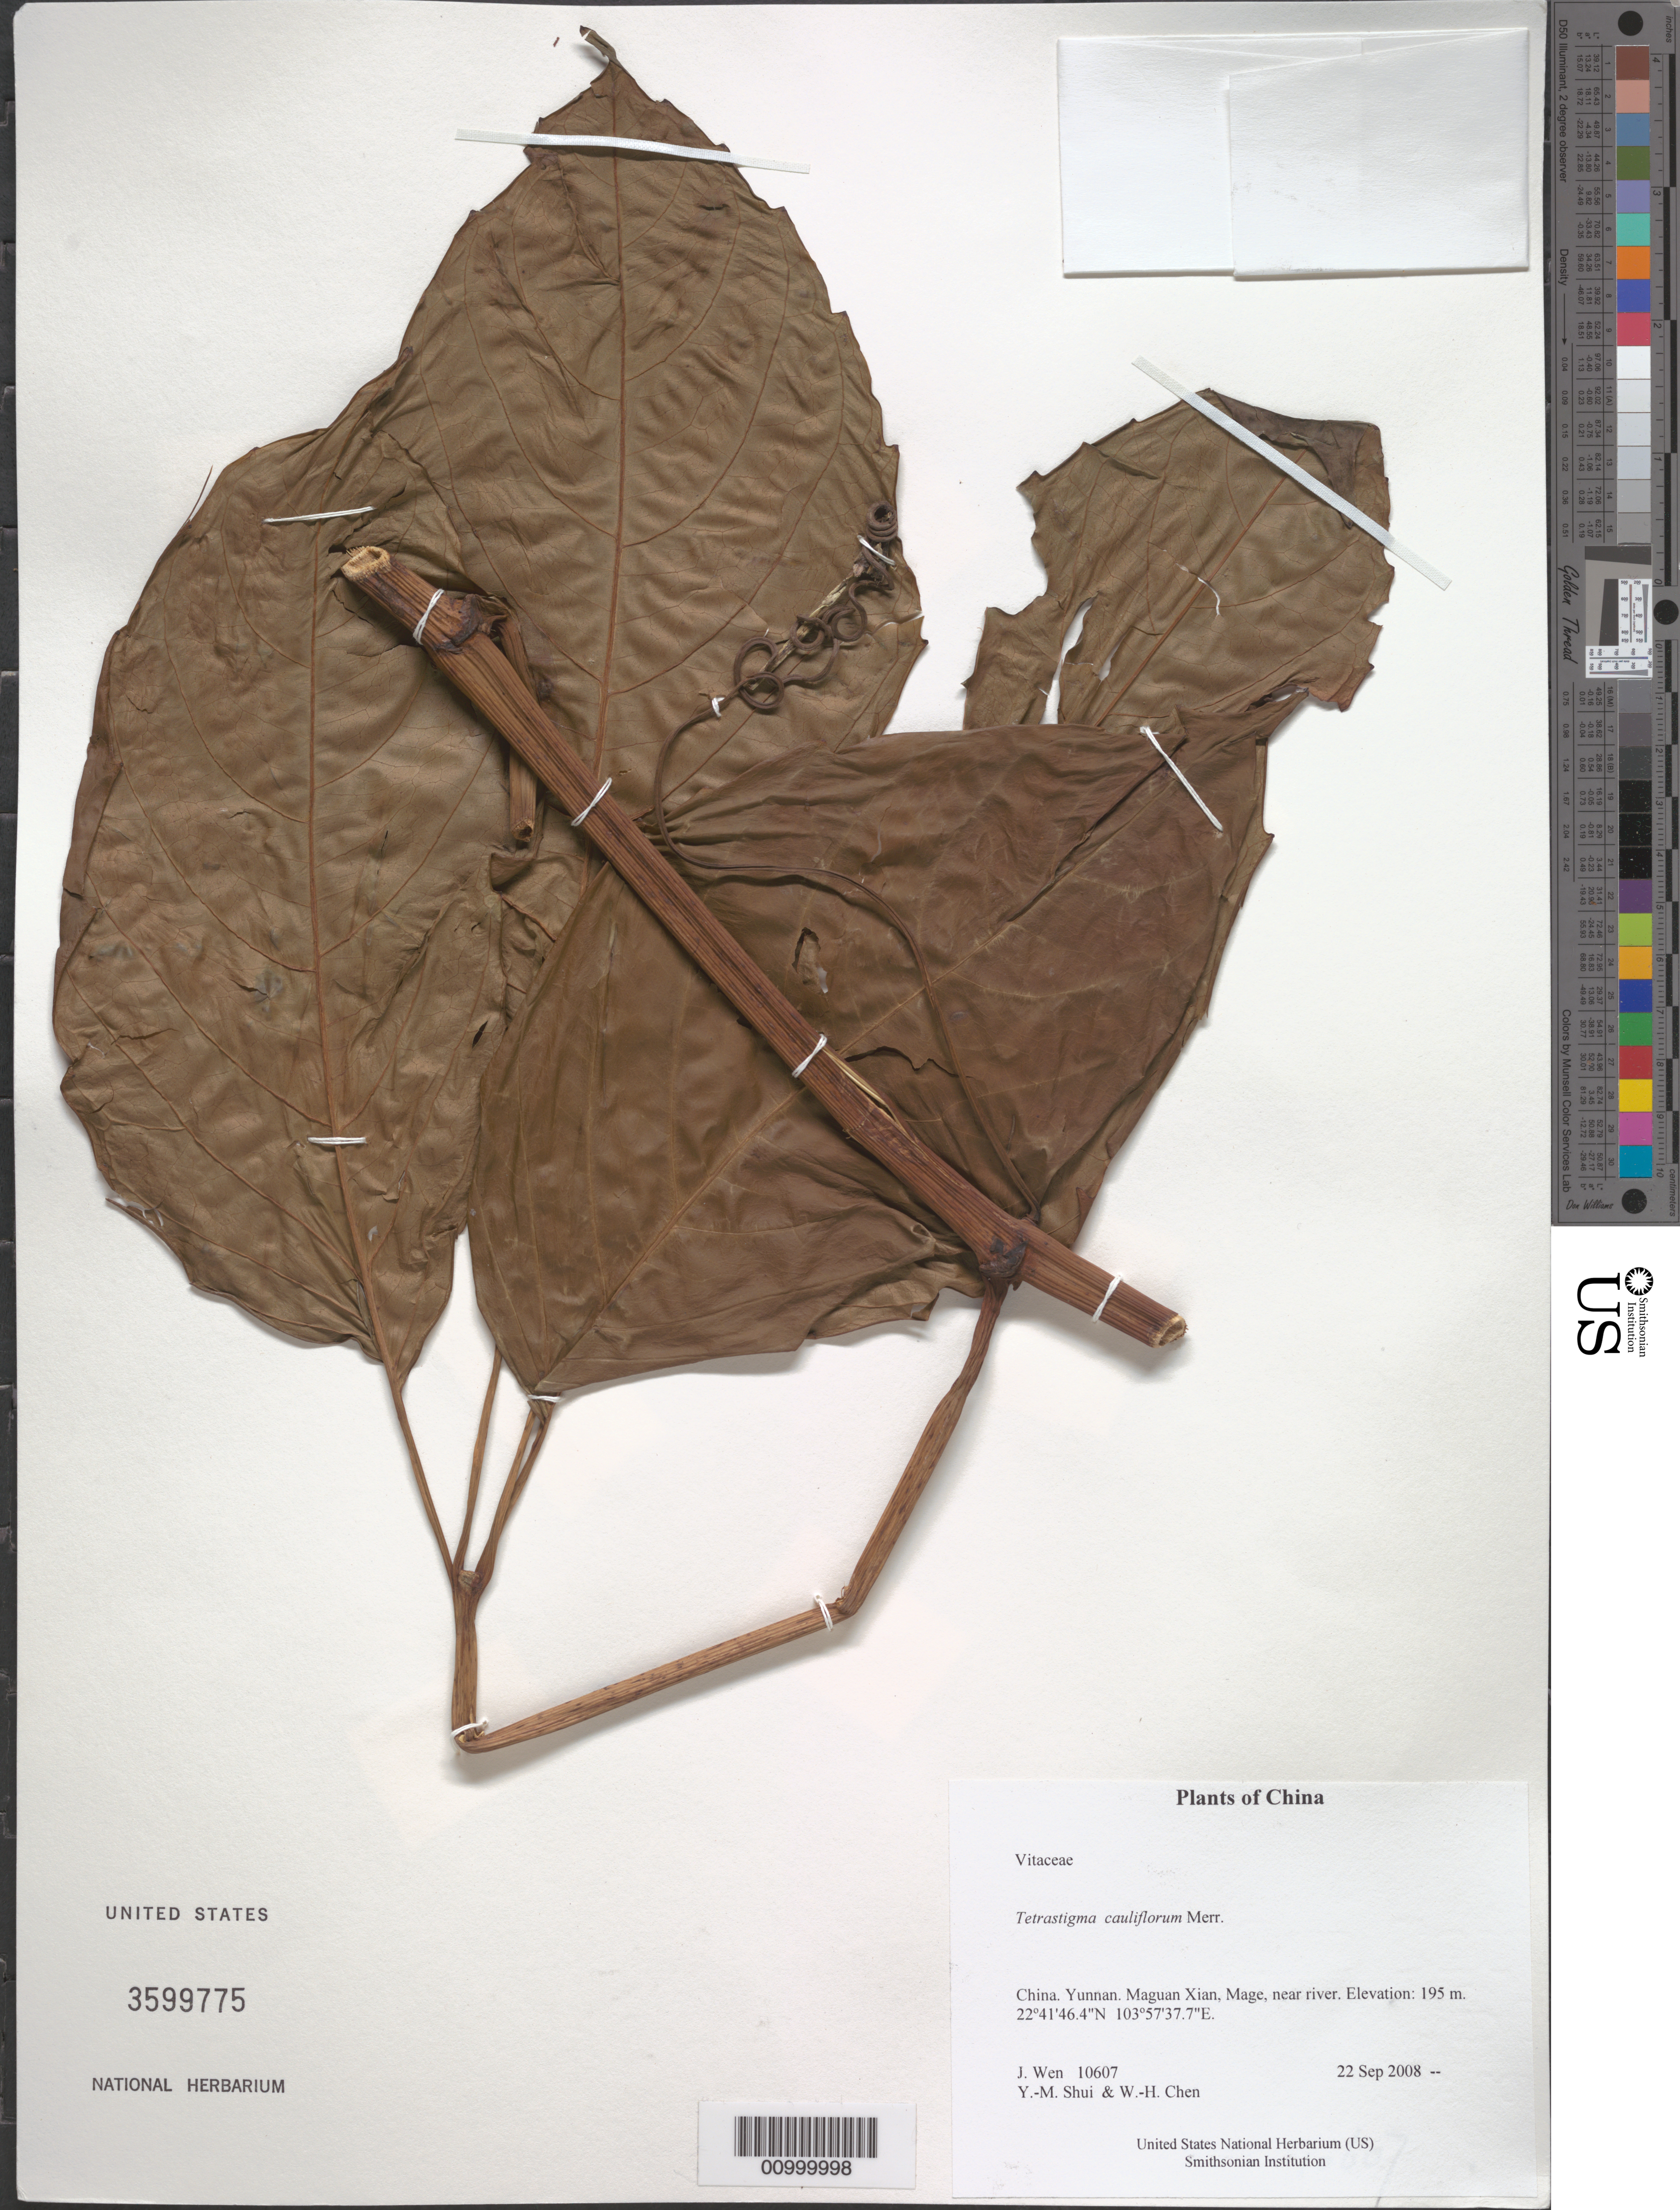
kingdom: Plantae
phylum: Tracheophyta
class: Magnoliopsida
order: Vitales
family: Vitaceae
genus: Tetrastigma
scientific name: Tetrastigma cauliflorum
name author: Merr.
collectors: J. Wen, Y. Shui & W. Chen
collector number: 10607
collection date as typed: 22 Sep 2008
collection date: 2008-09-22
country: China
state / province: Yunnan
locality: Maguan Xian, Mage, near river.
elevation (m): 195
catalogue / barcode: US 3599775